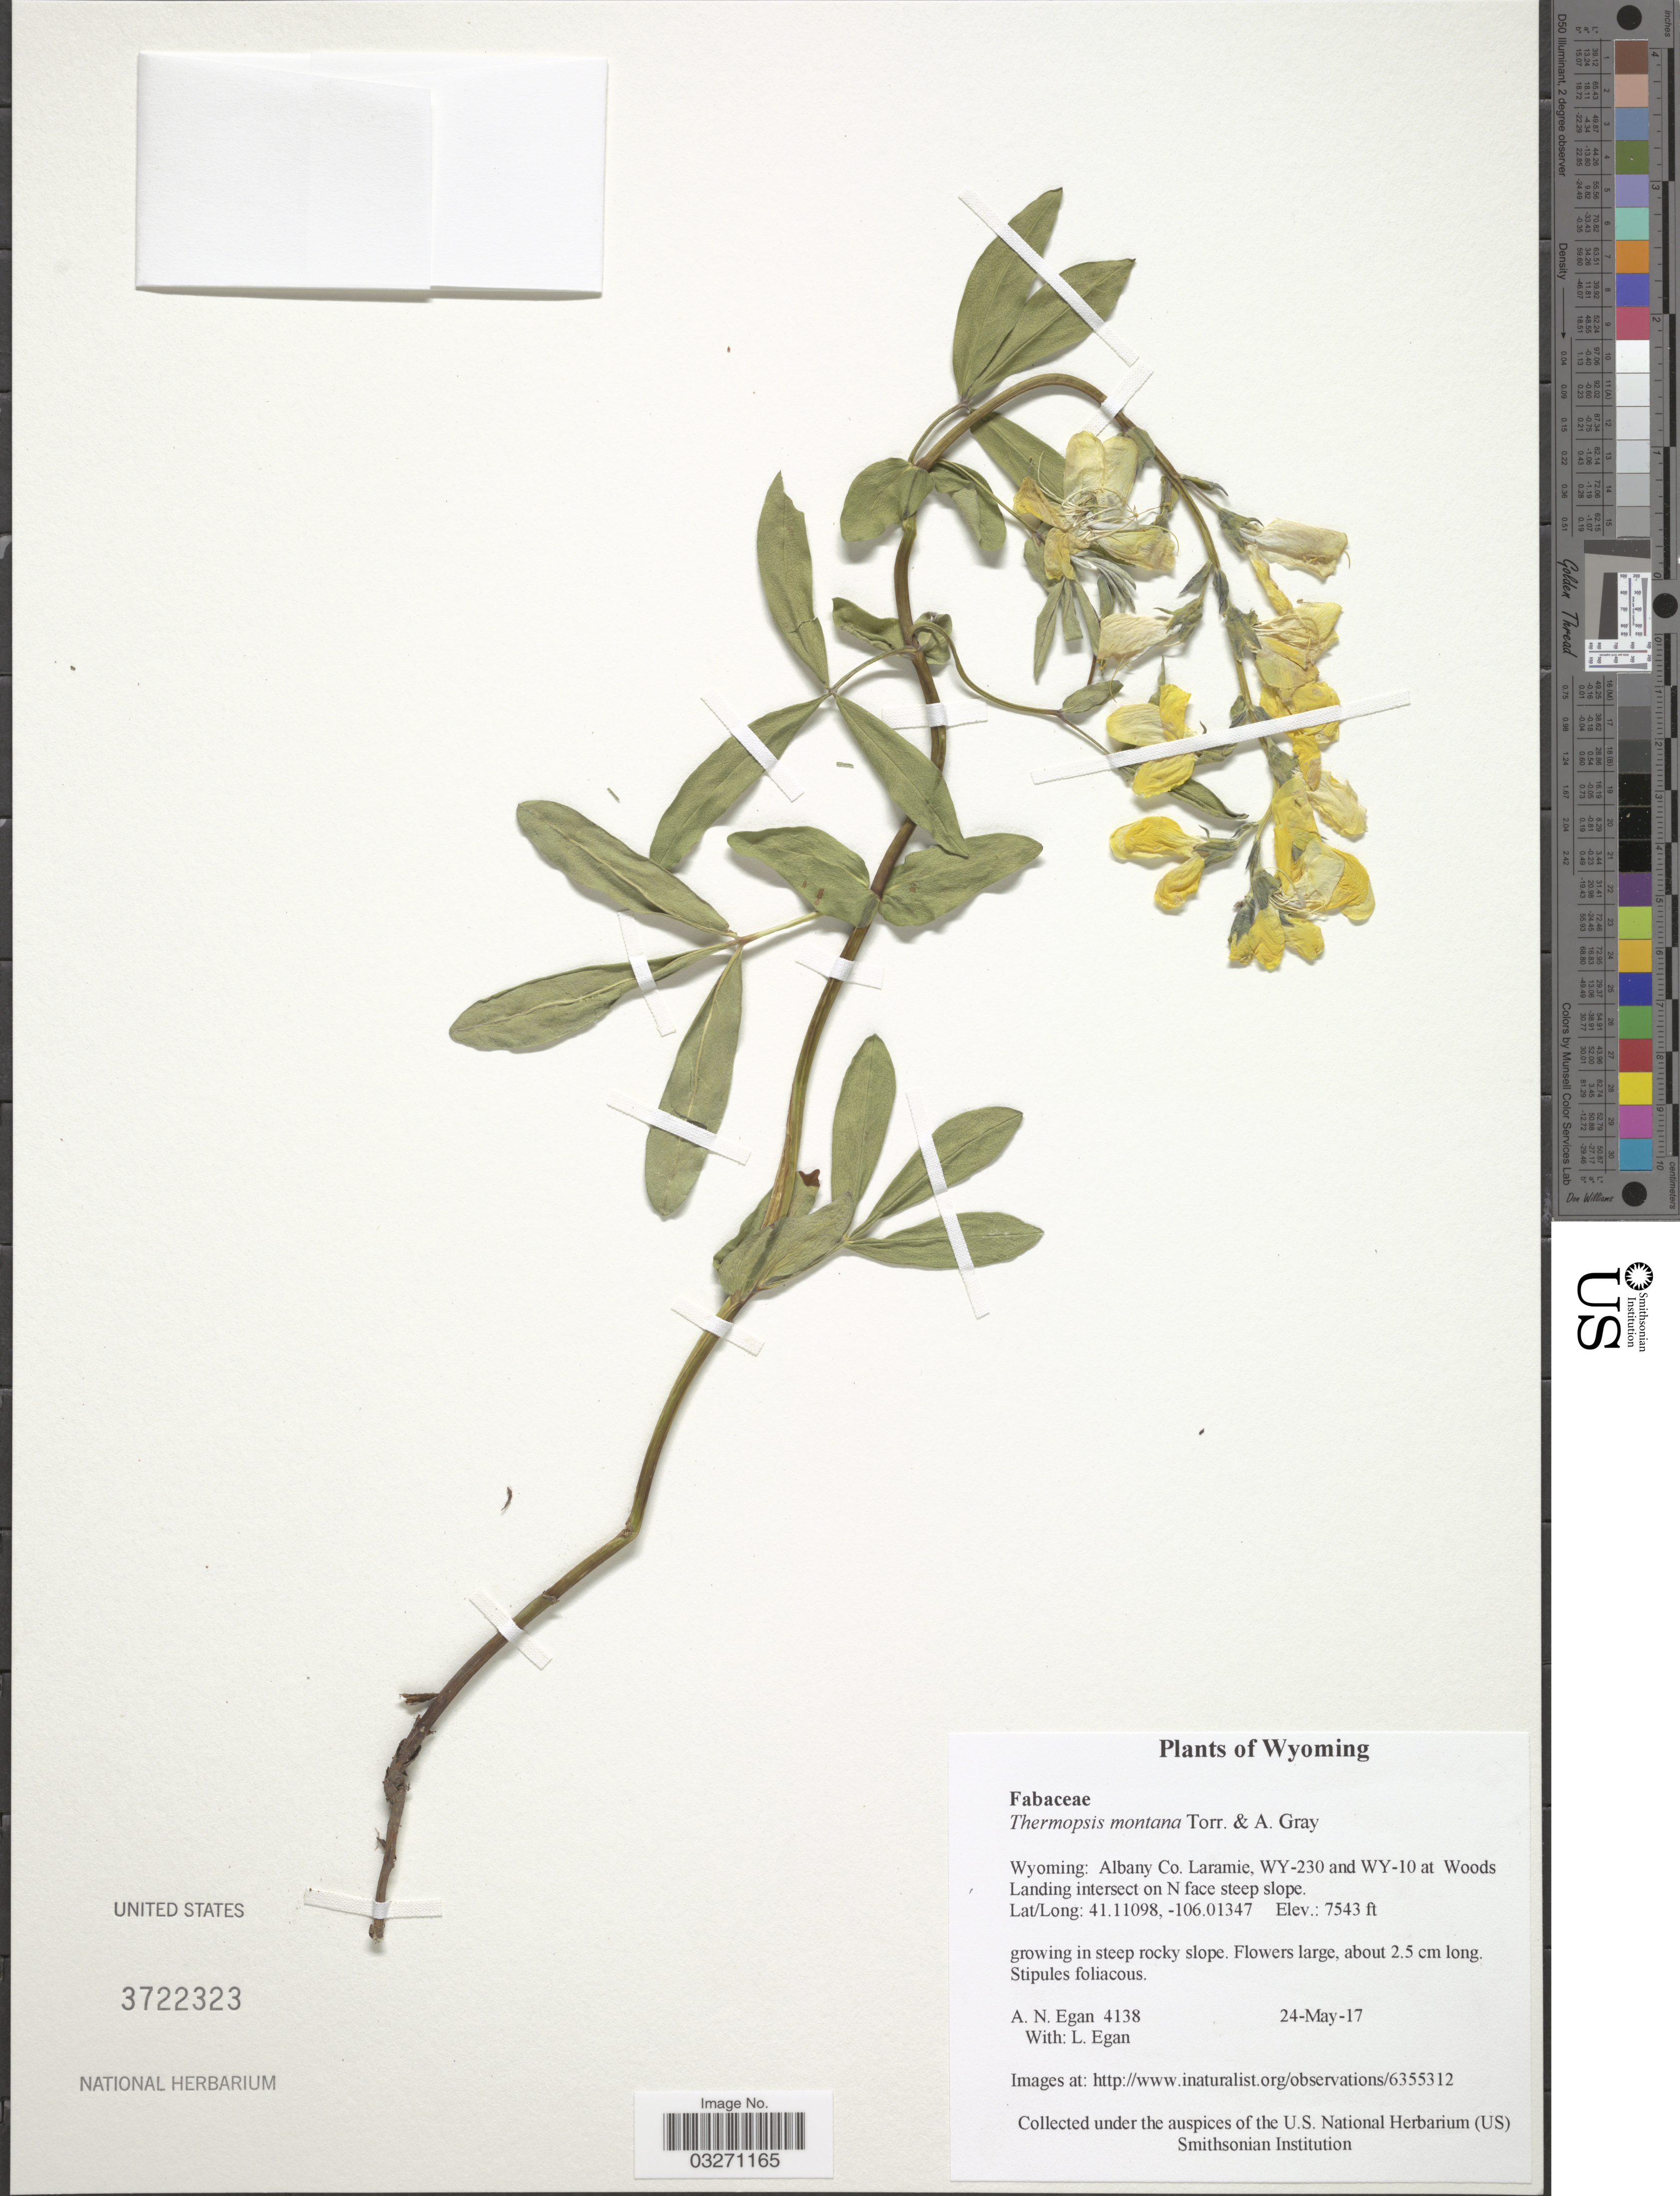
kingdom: Plantae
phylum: Tracheophyta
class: Magnoliopsida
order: Fabales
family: Fabaceae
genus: Thermopsis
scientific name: Thermopsis montana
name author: Nutt.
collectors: A. N. Egan & L. Egan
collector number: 4138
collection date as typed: Transcribed d/m/y: 24/5/17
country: United States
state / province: Wyoming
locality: Albany Co. Laramie, WY-230 and WY-10 at Woods Landing intersect on N face steep slope.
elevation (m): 2299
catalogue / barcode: US 3722323